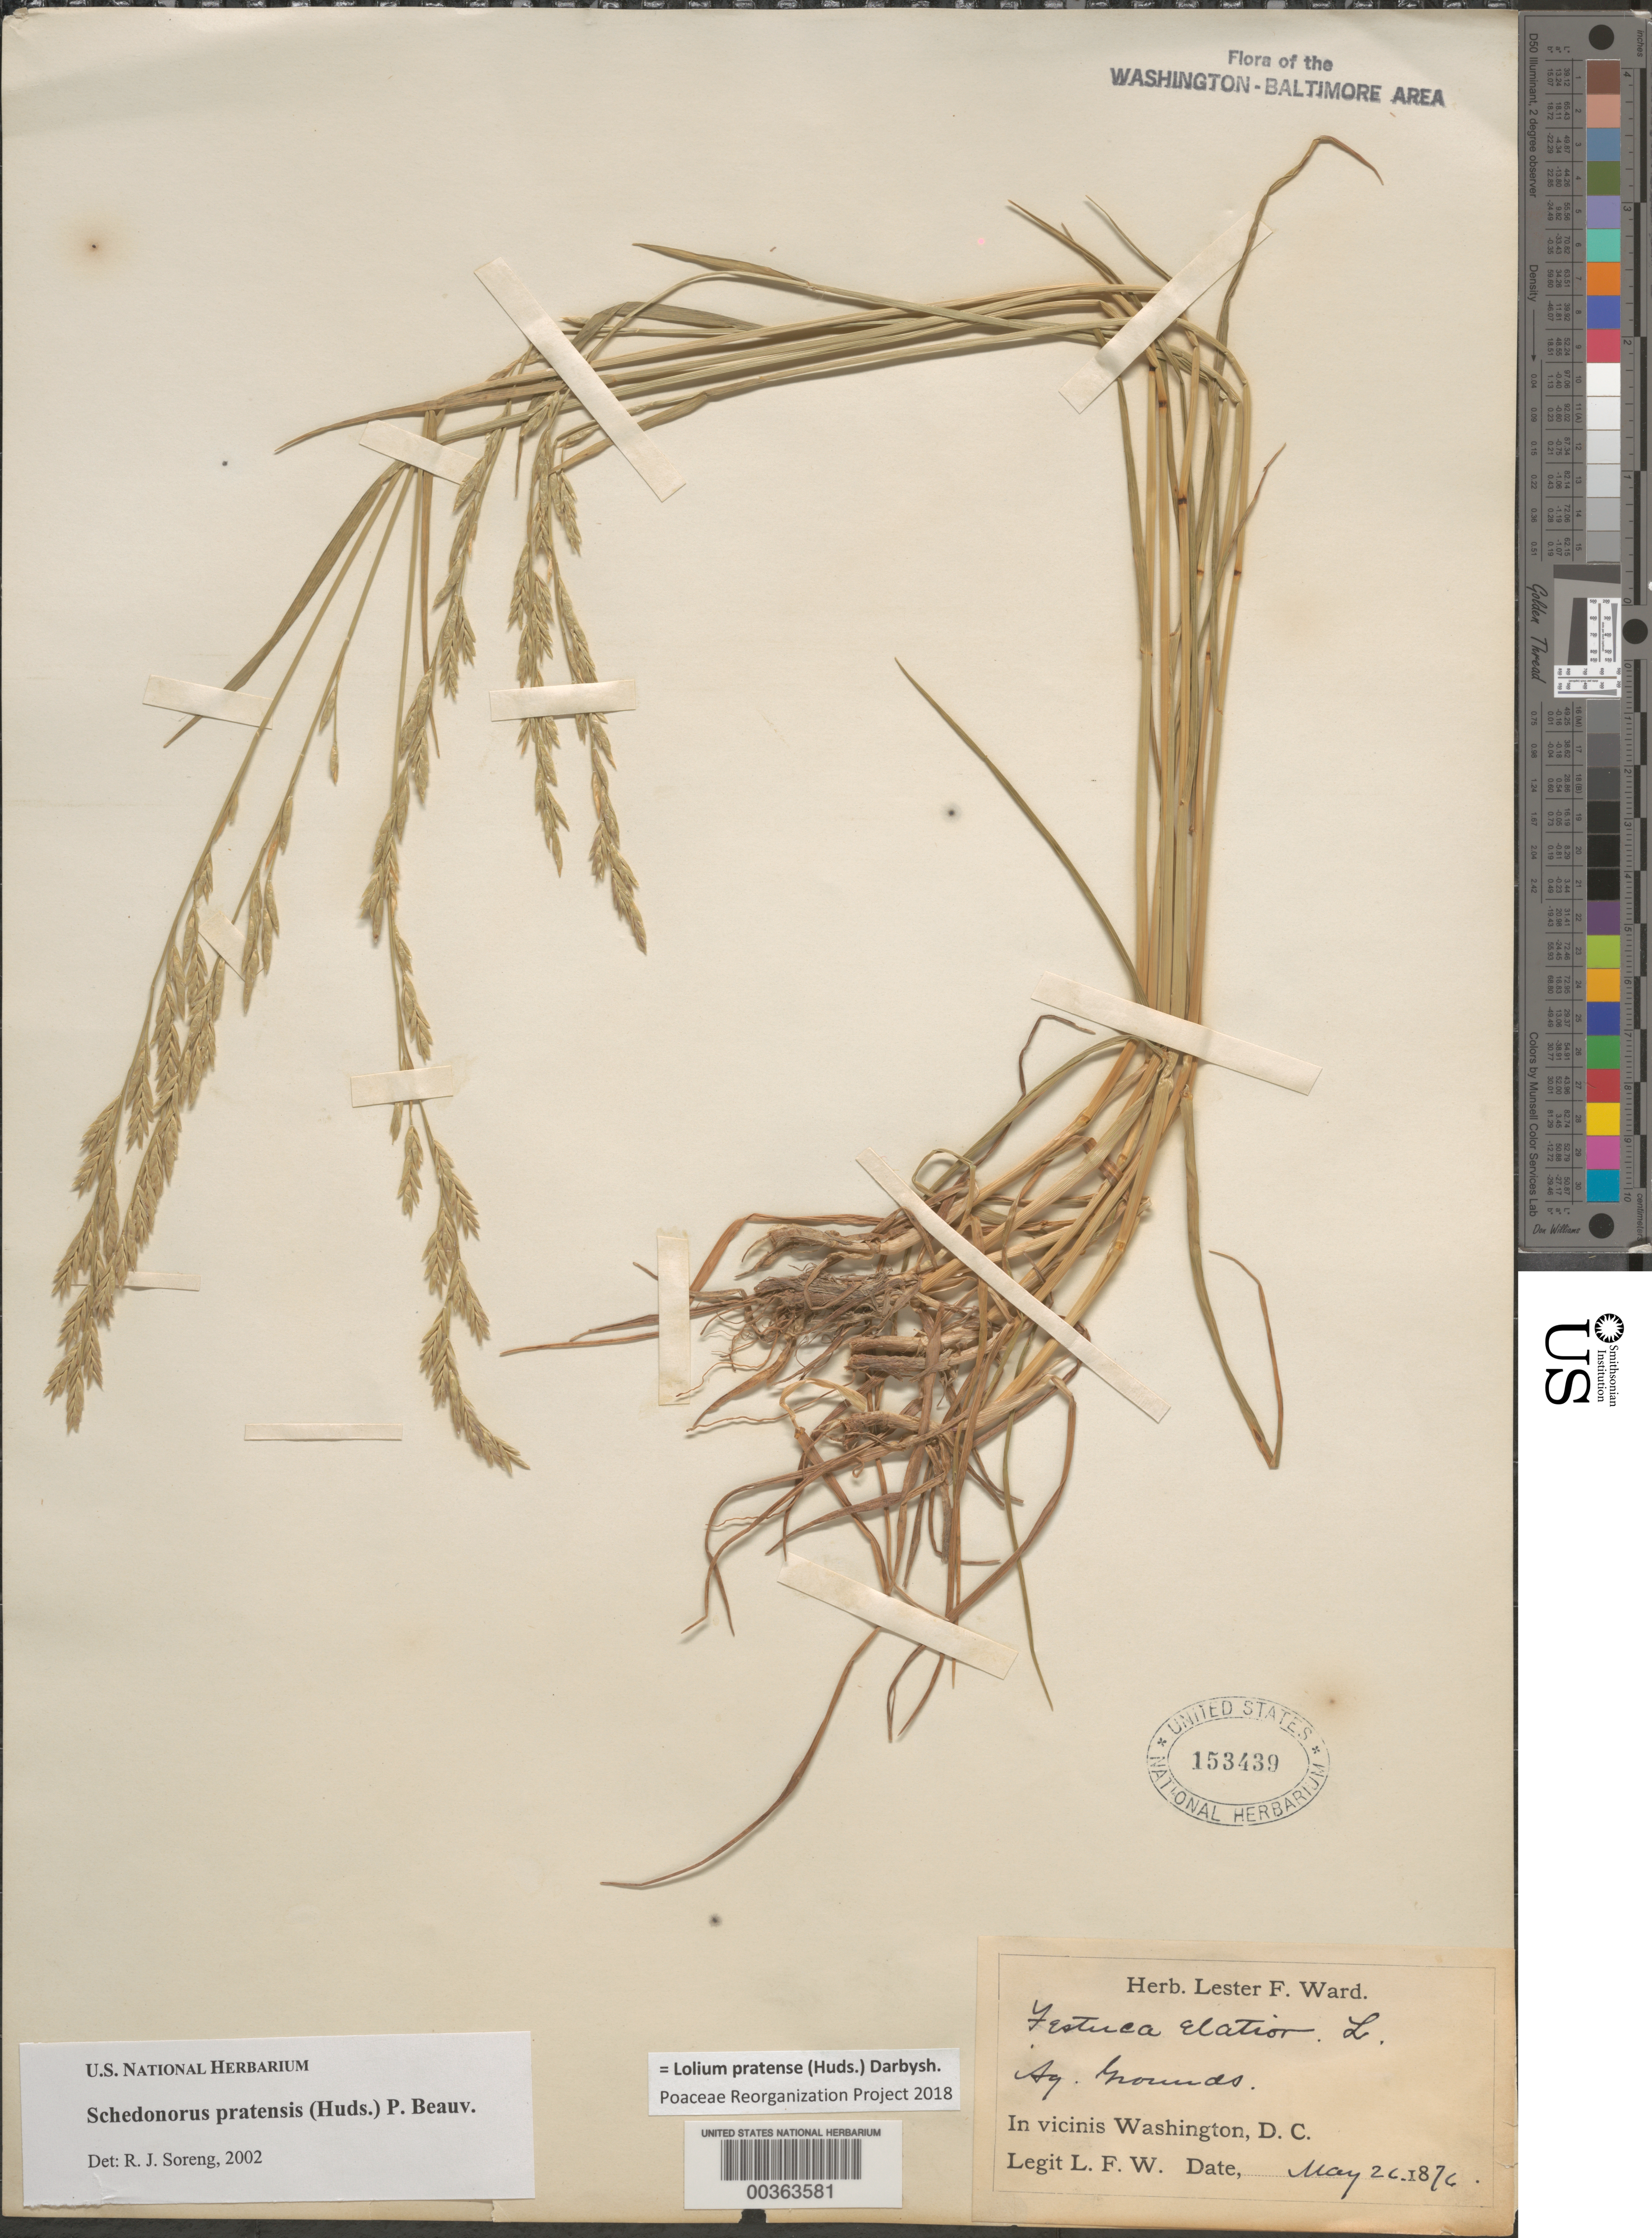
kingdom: Plantae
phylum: Tracheophyta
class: Liliopsida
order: Poales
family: Poaceae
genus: Lolium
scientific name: Lolium pratense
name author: (Huds.) Darbysh.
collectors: L. F. Ward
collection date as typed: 26 May 1876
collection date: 1876-05-26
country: United States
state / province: District of Columbia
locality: Agricultural grounds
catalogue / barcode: US 153439